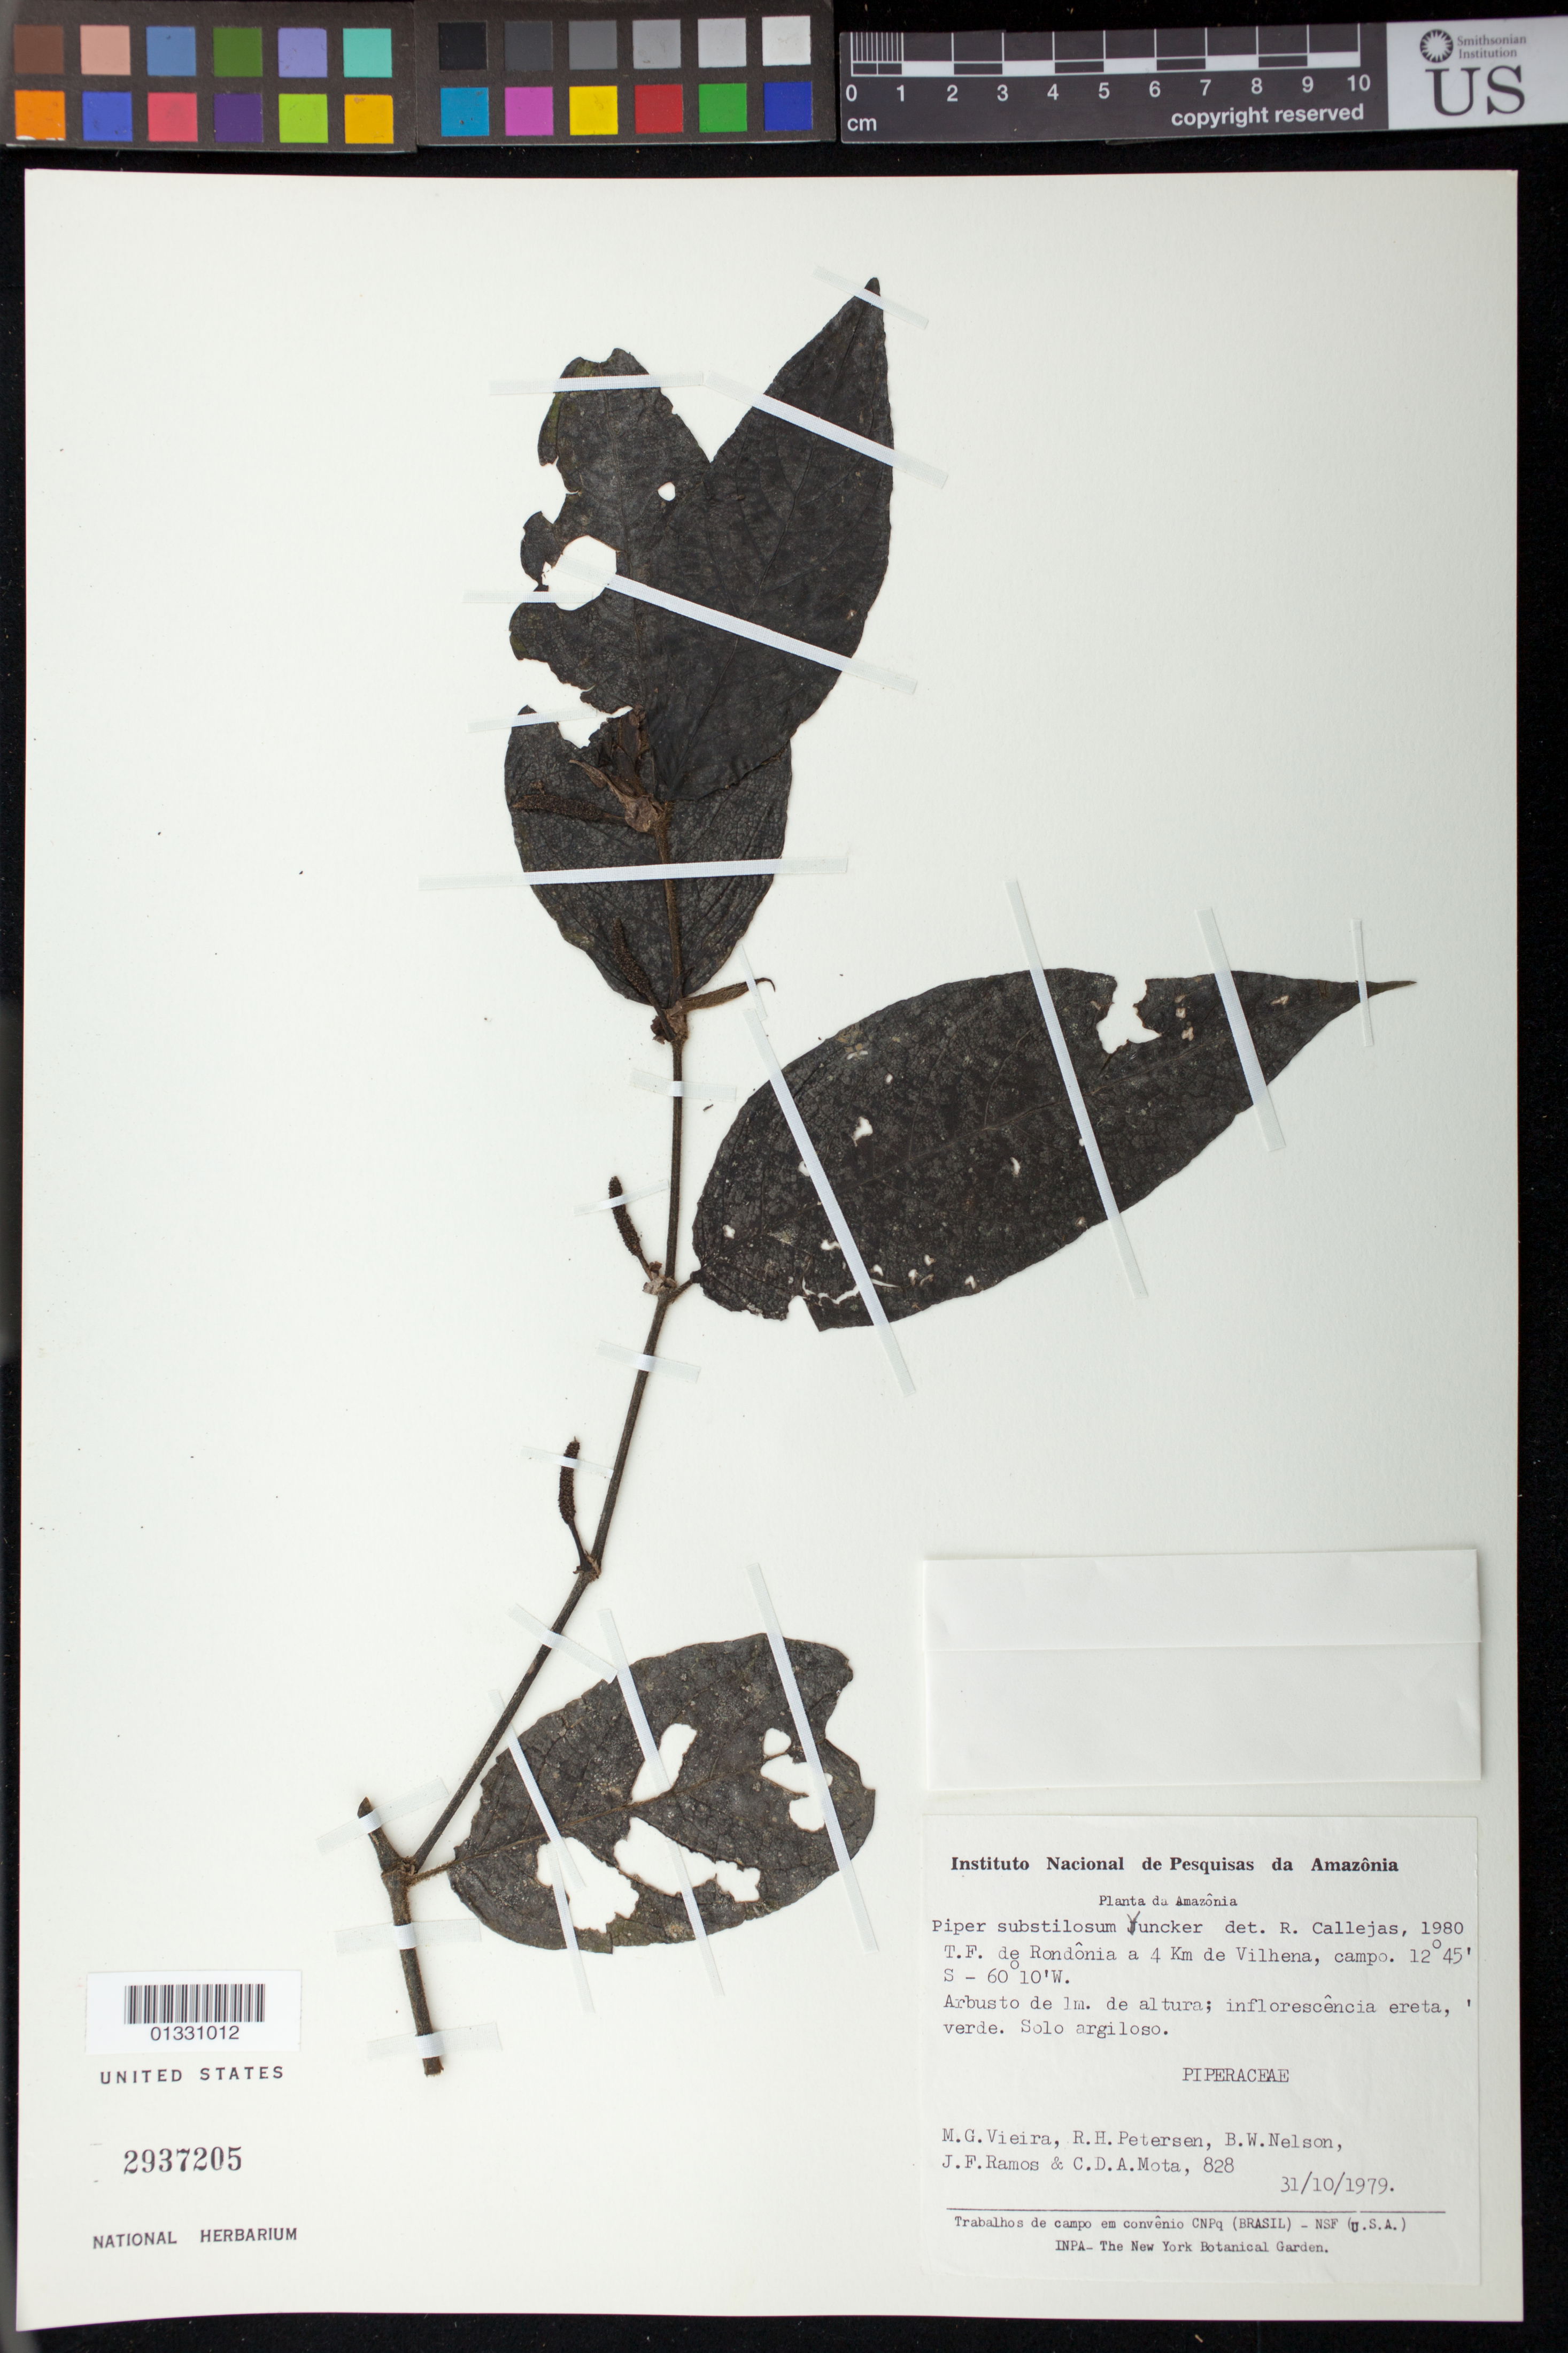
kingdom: Plantae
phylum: Tracheophyta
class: Magnoliopsida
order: Piperales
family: Piperaceae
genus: Piper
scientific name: Piper substilosum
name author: Yunck.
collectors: M. G. Vieira, R. H. Petersen, B. W. Nelson, J. F. Ramos & C. D. A. Mota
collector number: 828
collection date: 1979-10-31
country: Brazil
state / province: Rondônia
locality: T.F. de Rondônia a 4 km de Vilhena, campo.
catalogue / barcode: US 2937205